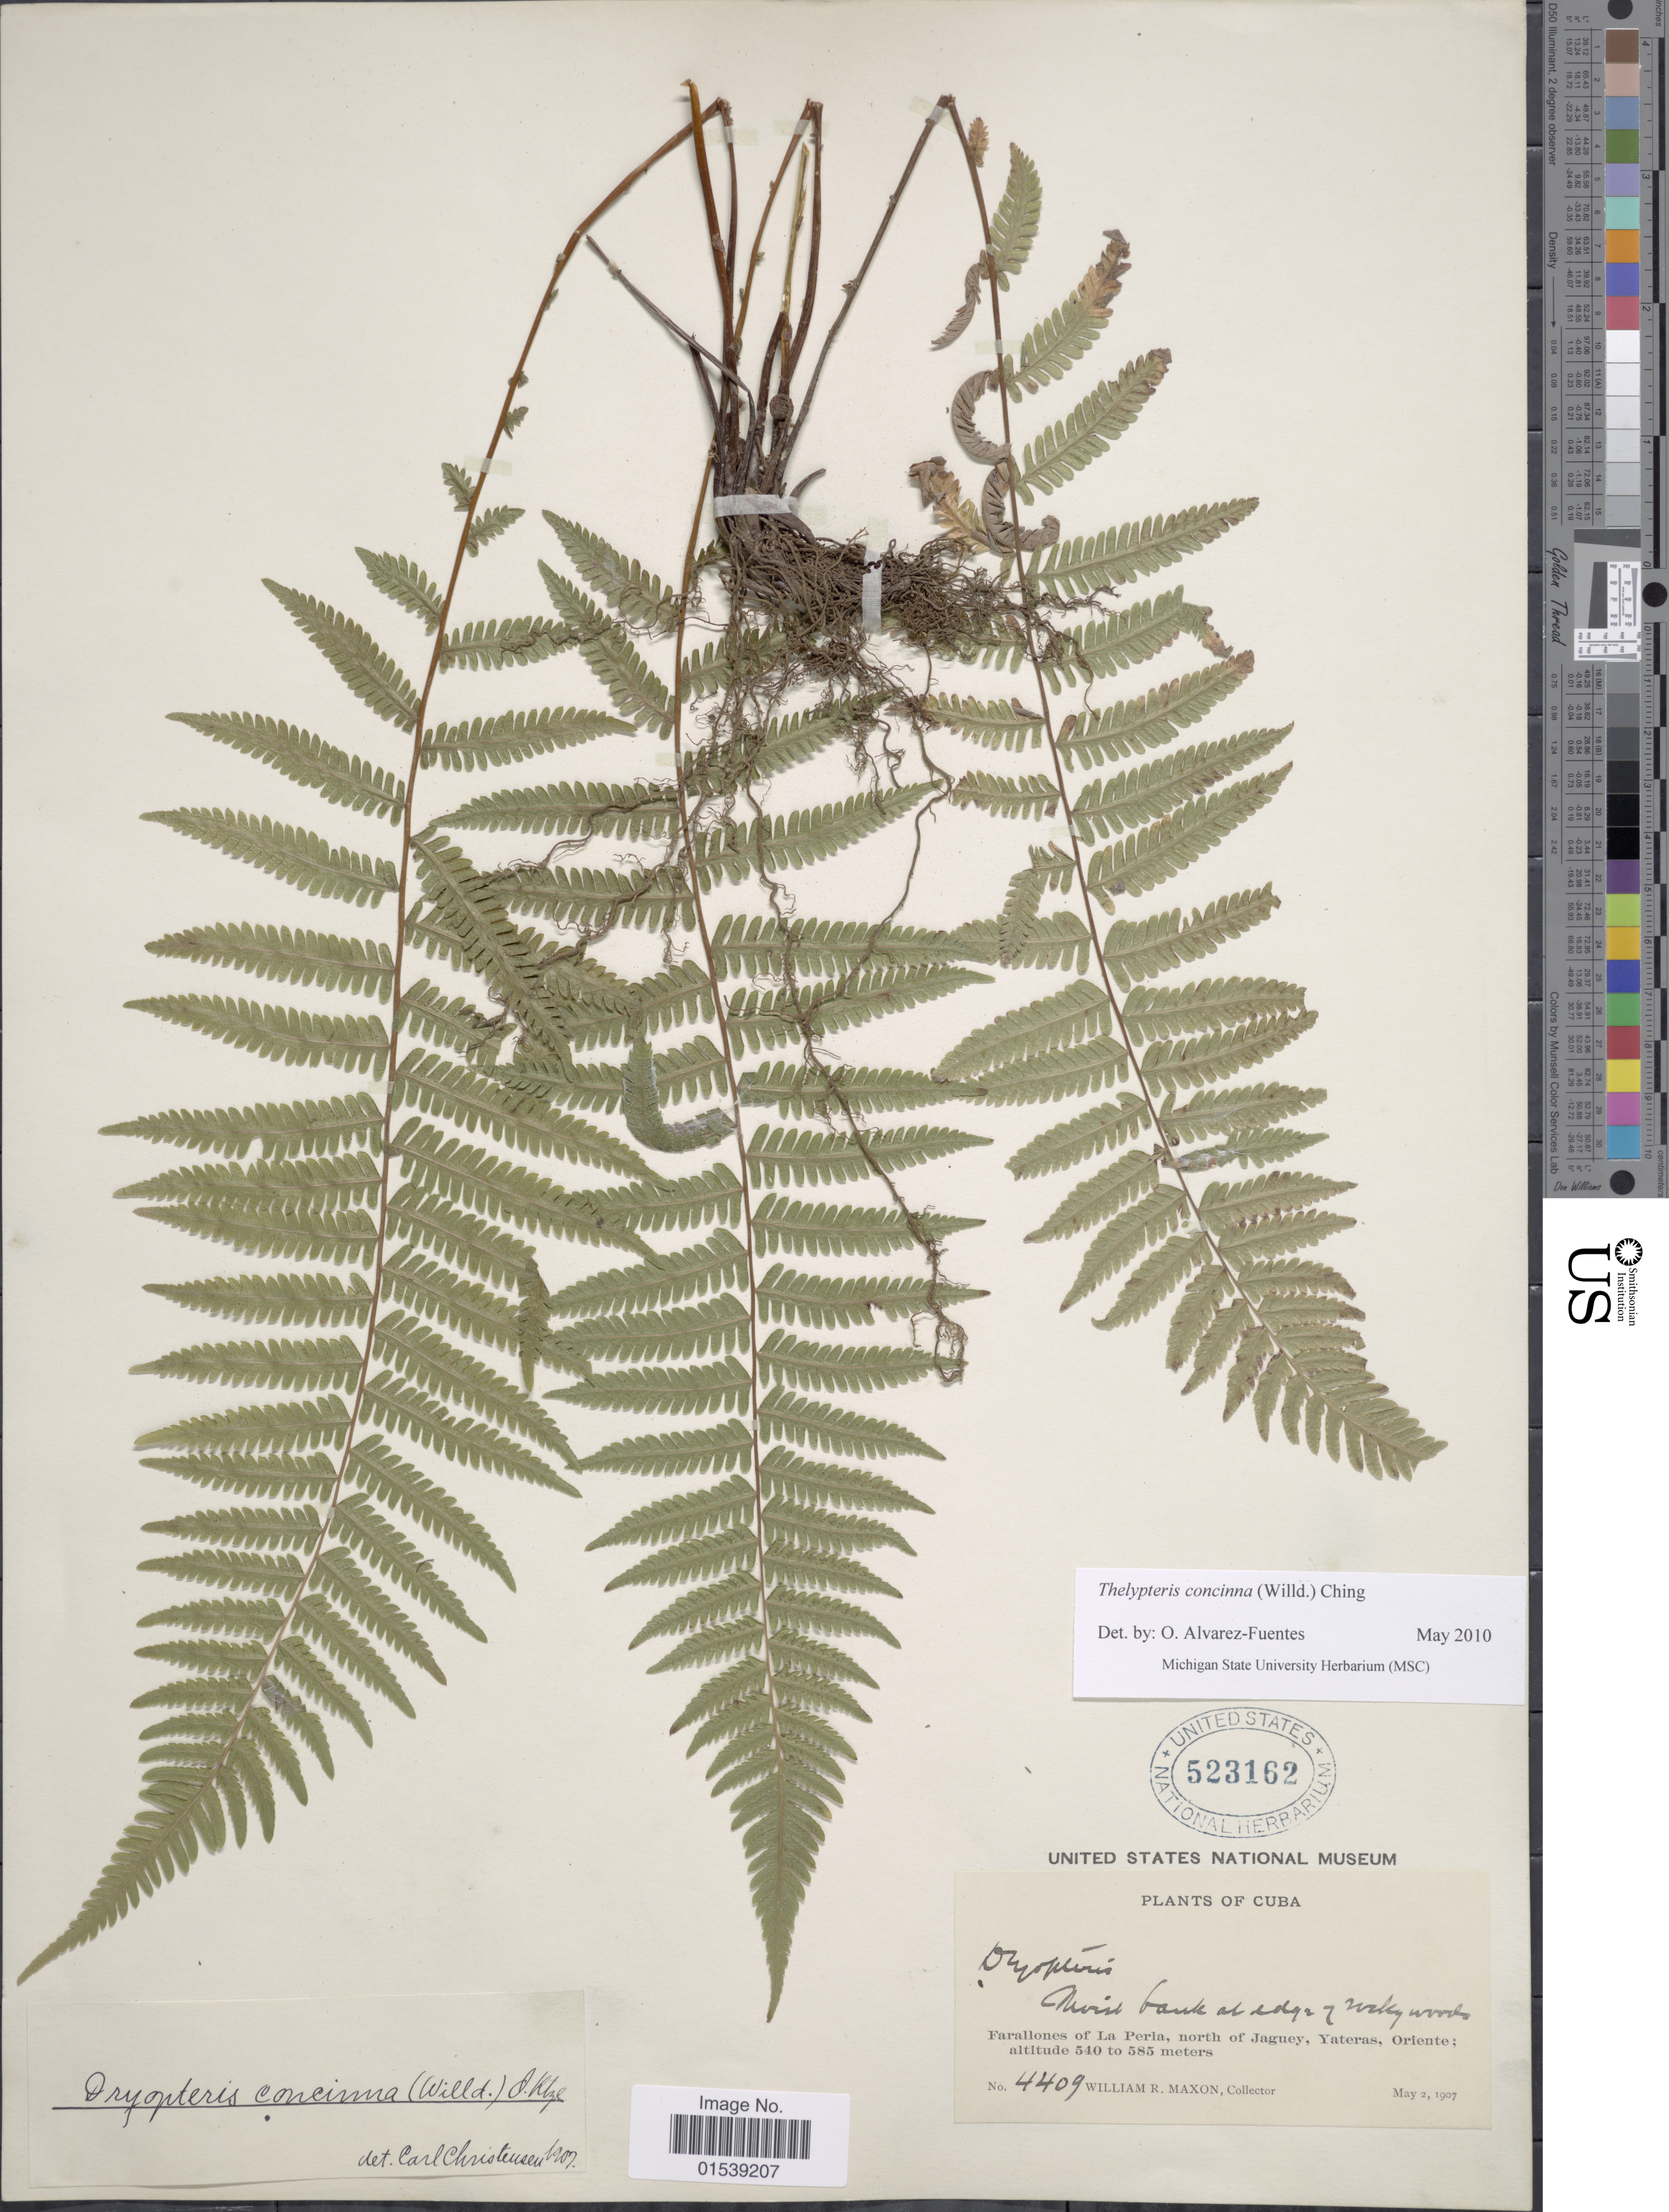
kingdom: Plantae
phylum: Tracheophyta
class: Polypodiopsida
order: Polypodiales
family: Thelypteridaceae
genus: Amauropelta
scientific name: Amauropelta concinna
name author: (Willd.) Pic. Serm.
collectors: W. R. Maxon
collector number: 4409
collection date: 1907-05-02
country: Cuba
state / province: Oriente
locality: Farallones of La Perla, north of Jaguey, Yateras,Oriente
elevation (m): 540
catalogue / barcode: US 523162